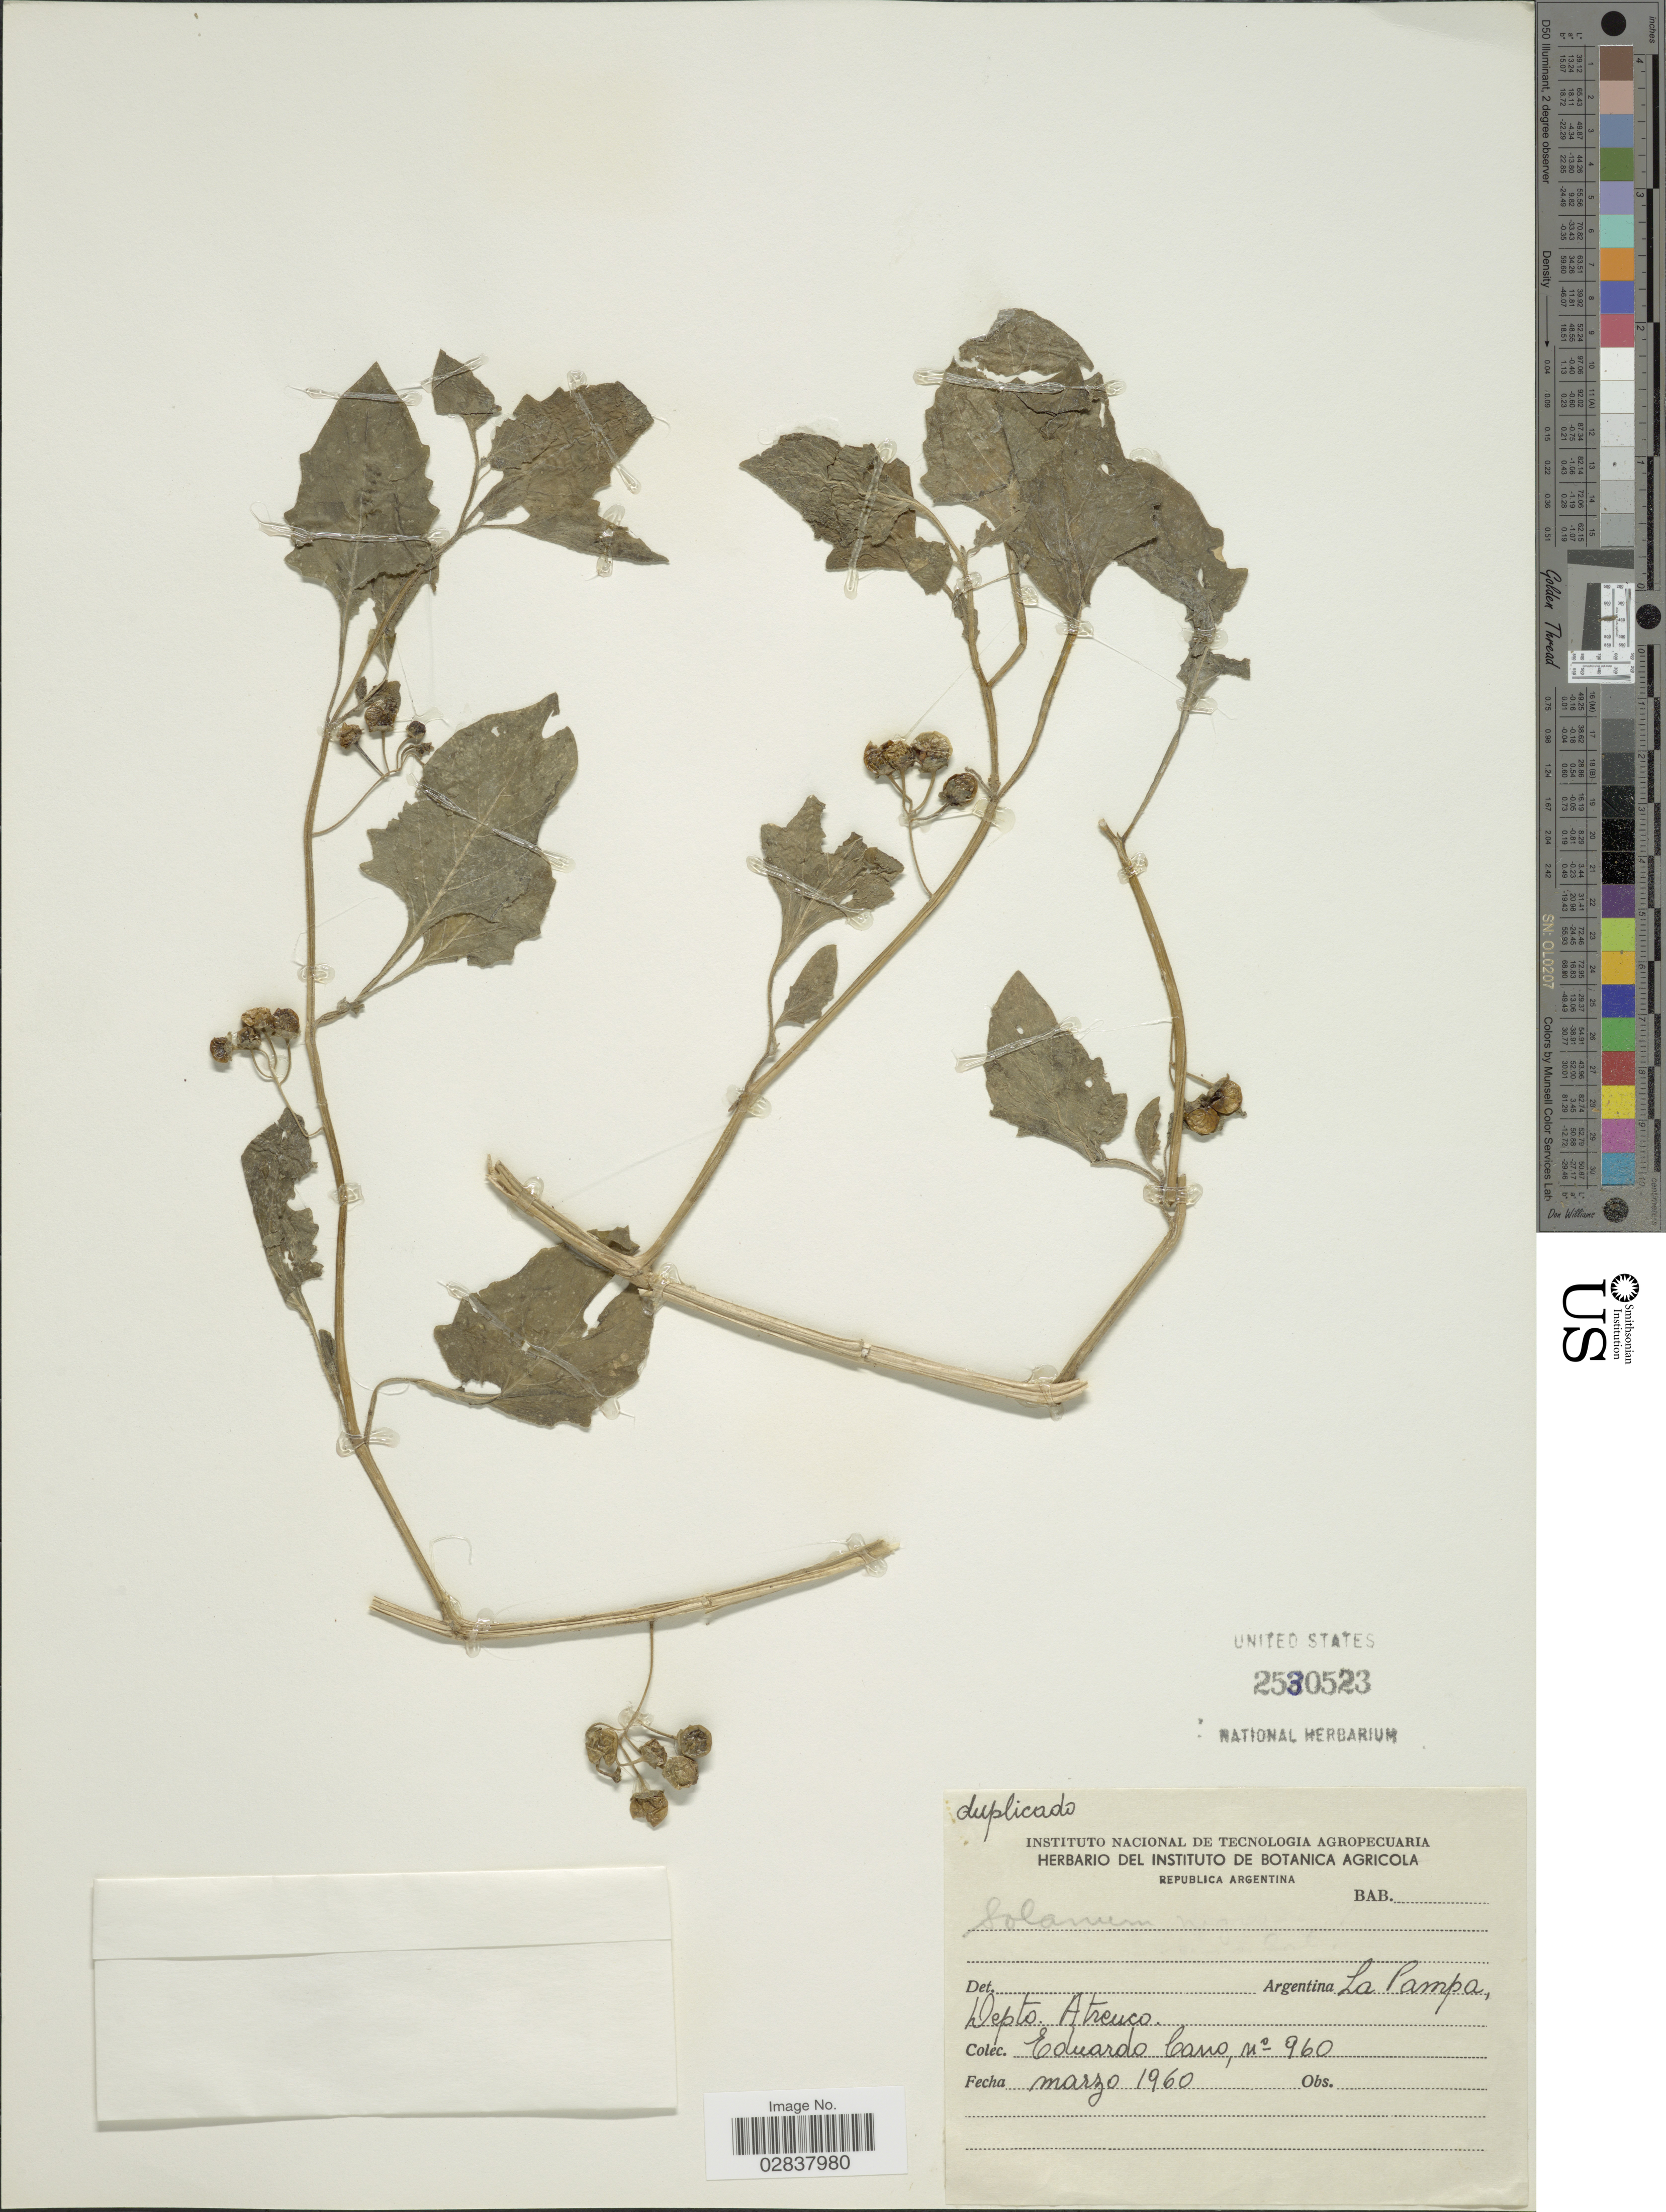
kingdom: Plantae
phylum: Tracheophyta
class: Magnoliopsida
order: Solanales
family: Solanaceae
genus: Solanum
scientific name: Solanum marmoratum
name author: Barboza & S. Knapp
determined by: Knapp, S. D.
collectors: E. Cano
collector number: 960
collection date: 1960-03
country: Argentina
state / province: La Pampa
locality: Depto. Atrcuco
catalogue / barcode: US 2530523